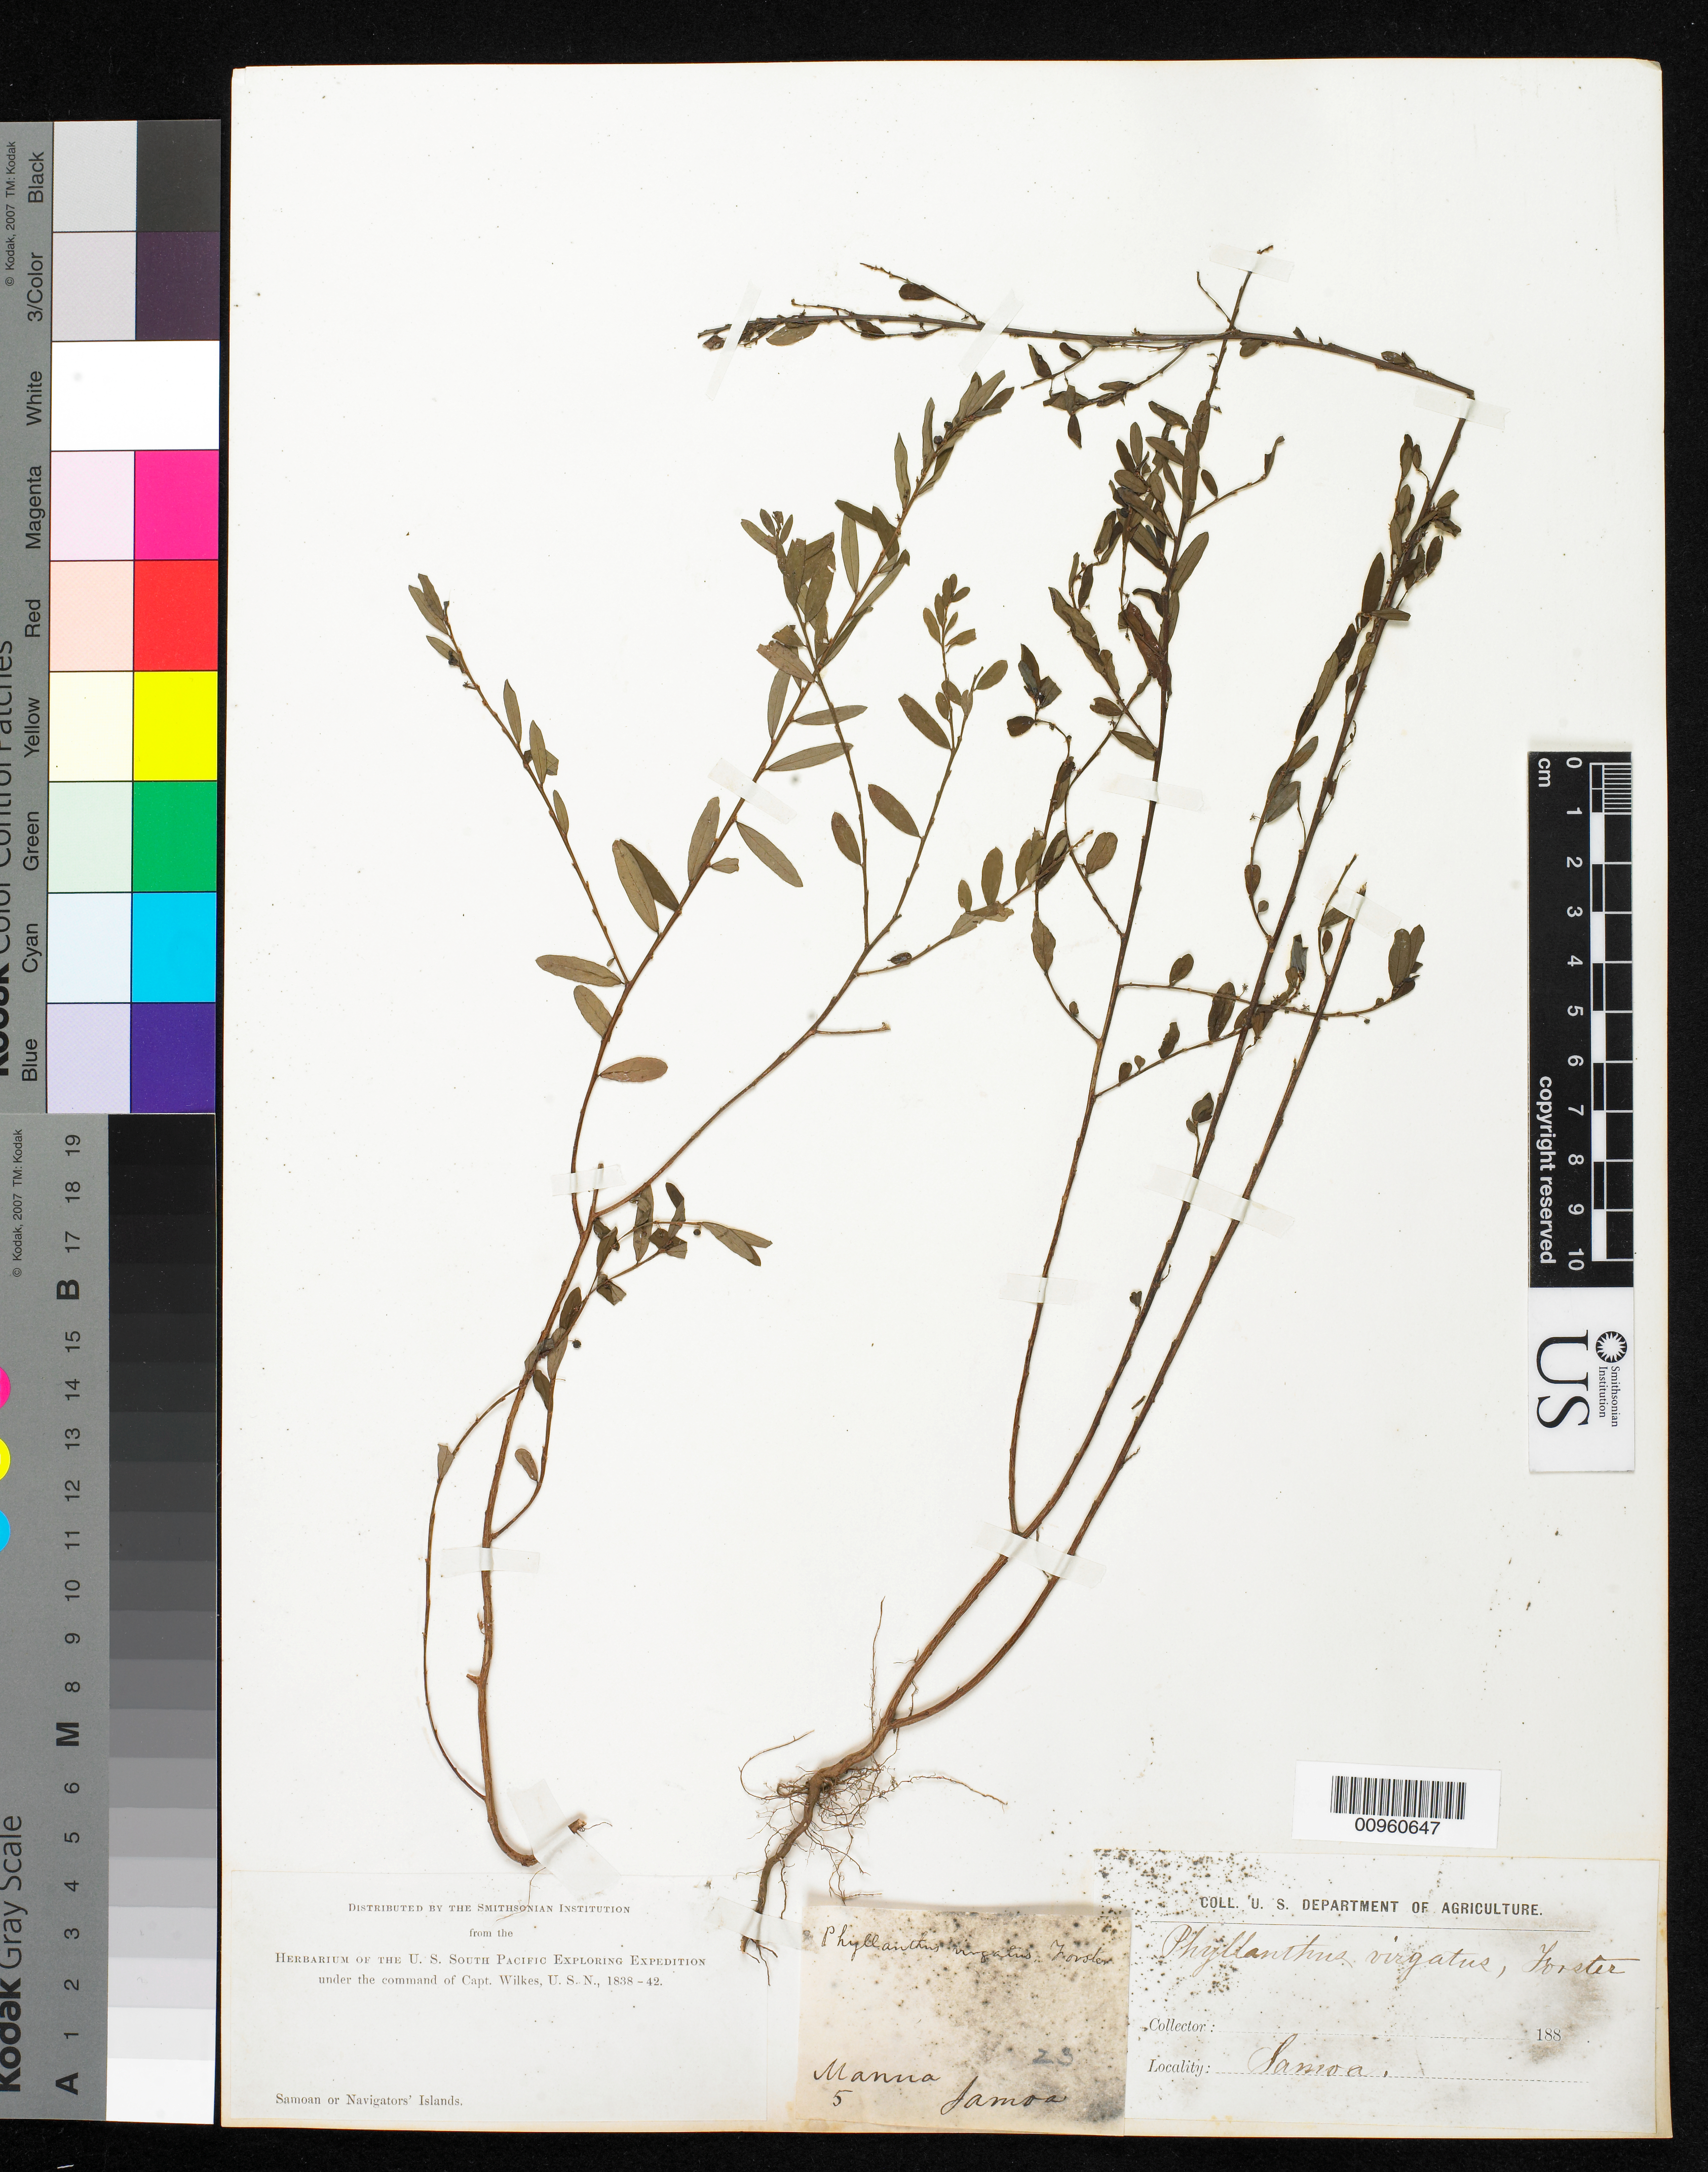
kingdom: Plantae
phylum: Tracheophyta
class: Magnoliopsida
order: Malpighiales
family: Phyllanthaceae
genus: Phyllanthus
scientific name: Phyllanthus virgatus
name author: G. Forst.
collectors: Wilkes Explor. Exped.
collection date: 1838/1842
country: American Samoa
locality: Manua, Samoa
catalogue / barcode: US 98641